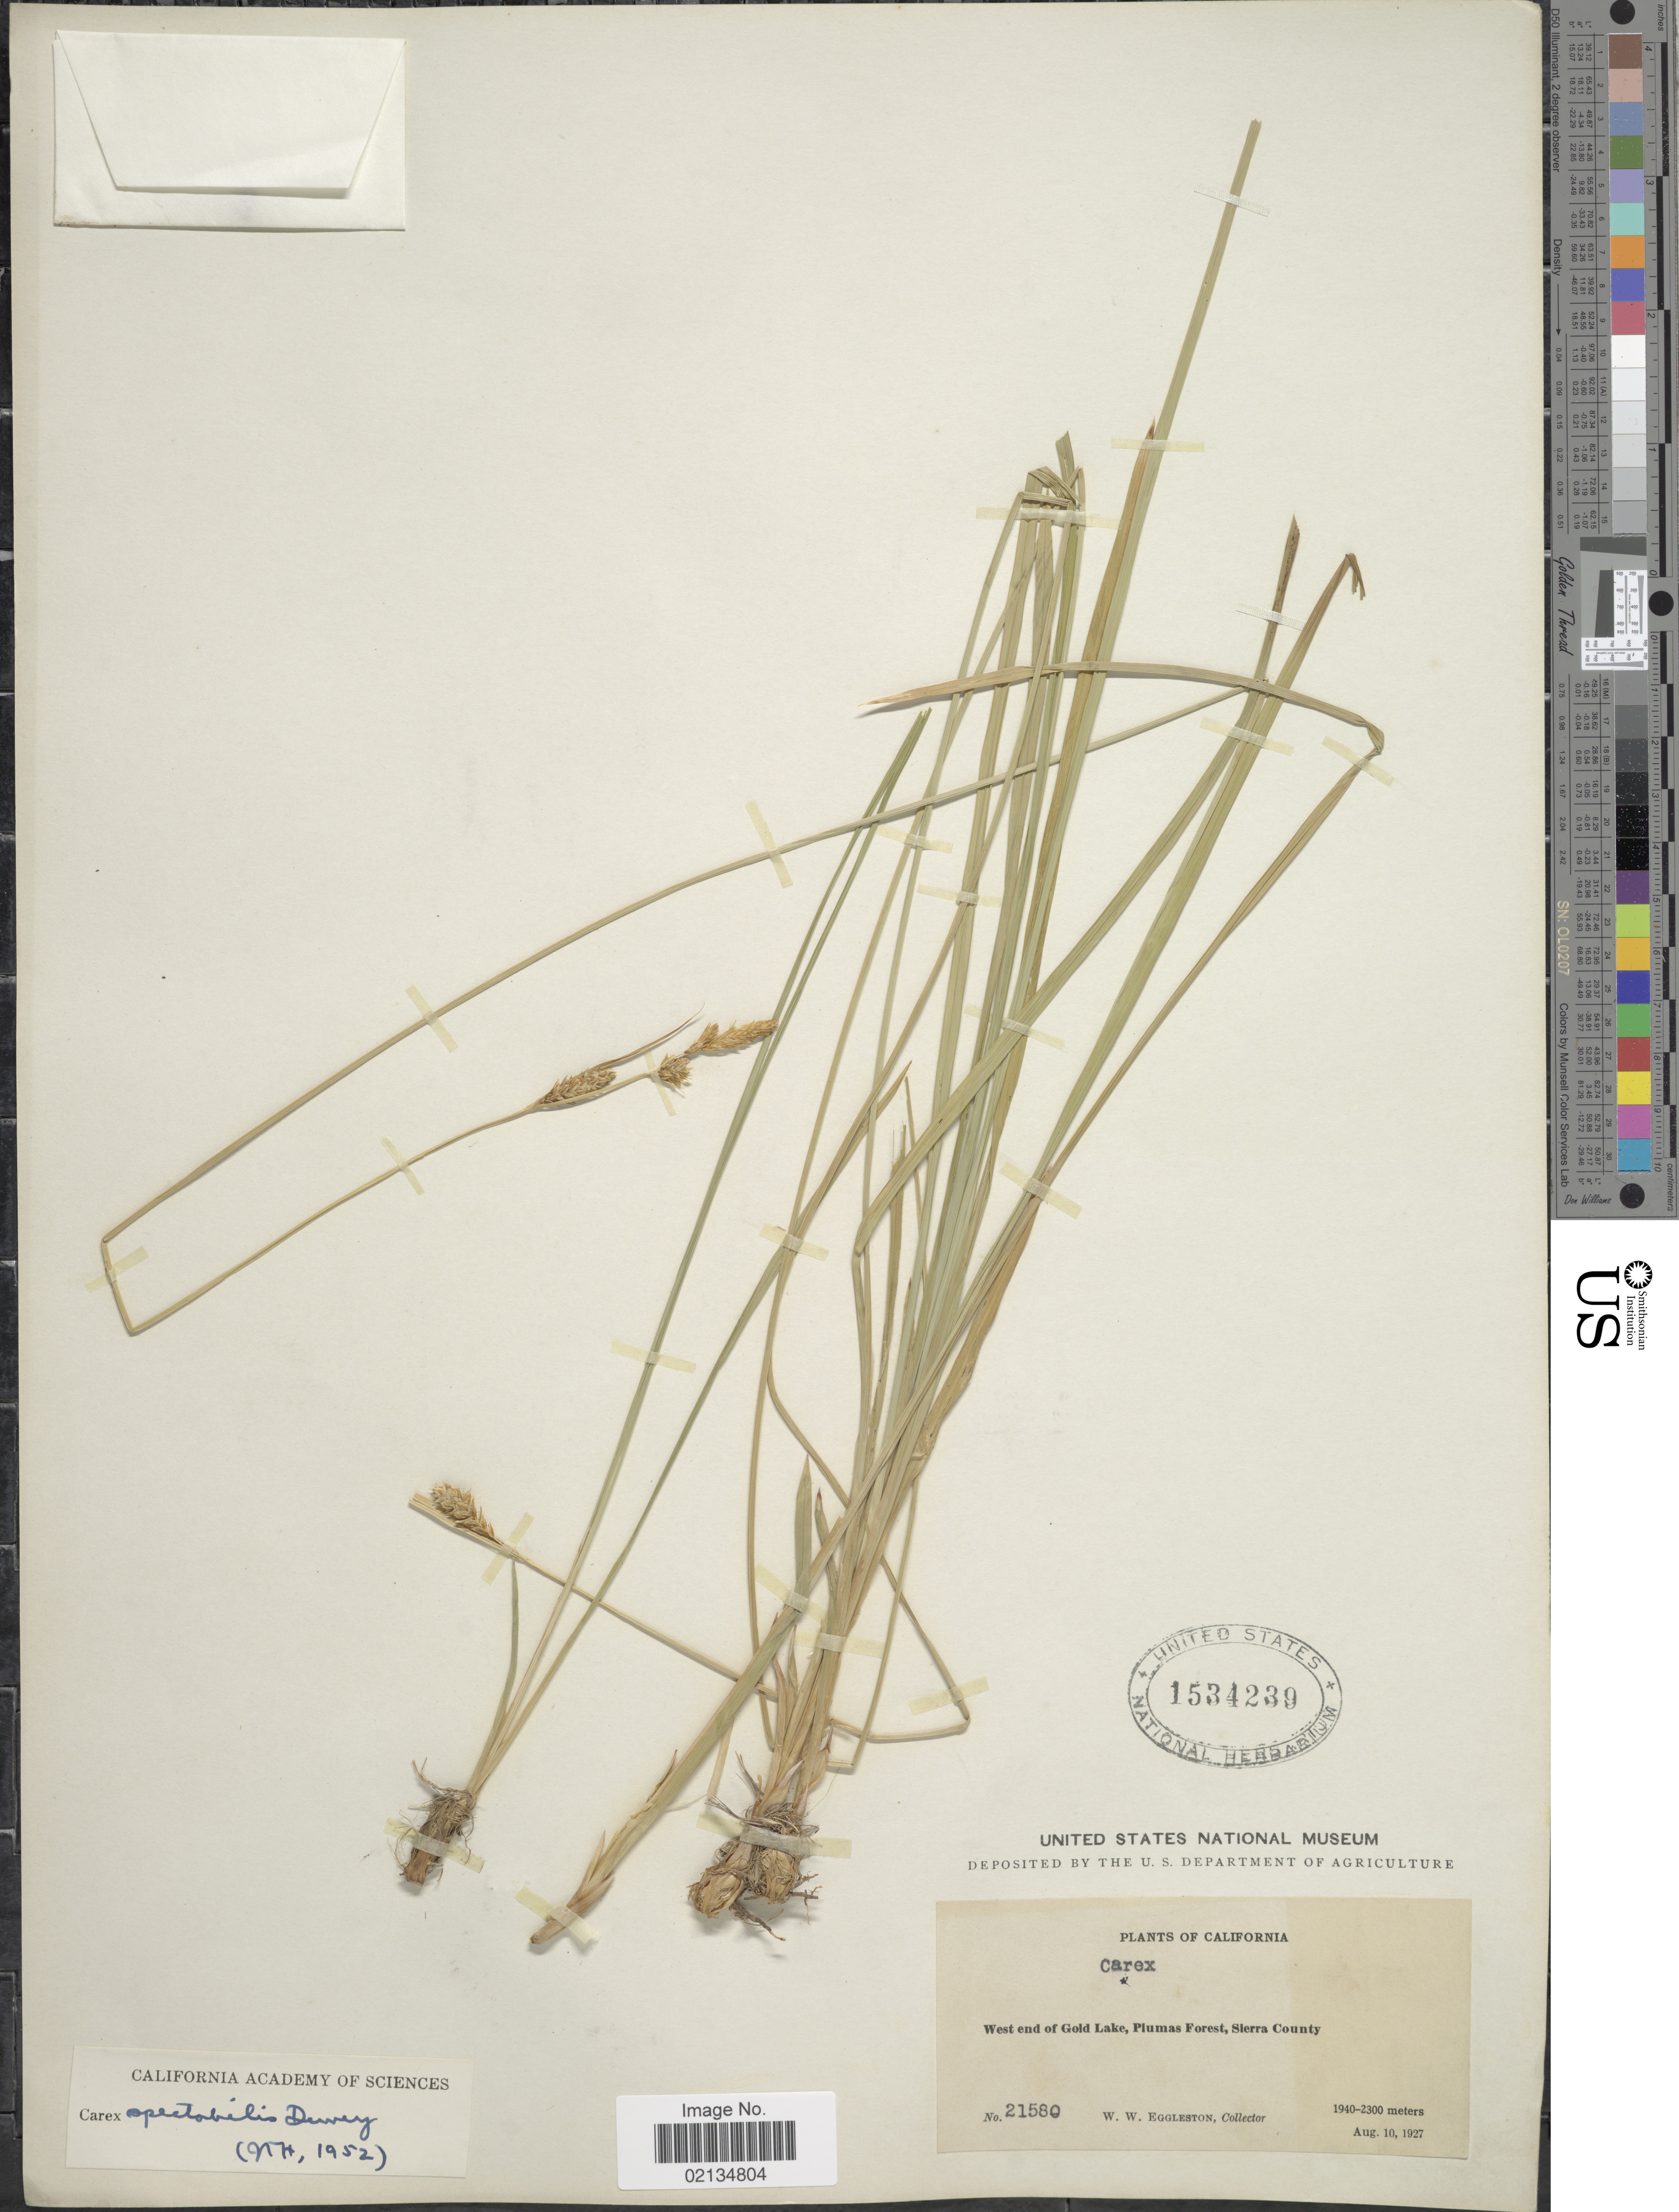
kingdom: Plantae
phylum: Tracheophyta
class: Liliopsida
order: Poales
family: Cyperaceae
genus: Carex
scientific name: Carex spectabilis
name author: Dewey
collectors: W. W. Eggleston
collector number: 21580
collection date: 1927-08-10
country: United States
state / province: California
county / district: Sierra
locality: West end of Gold Lake, Plumas Forest, Sierra County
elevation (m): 1940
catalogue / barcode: US 1534239